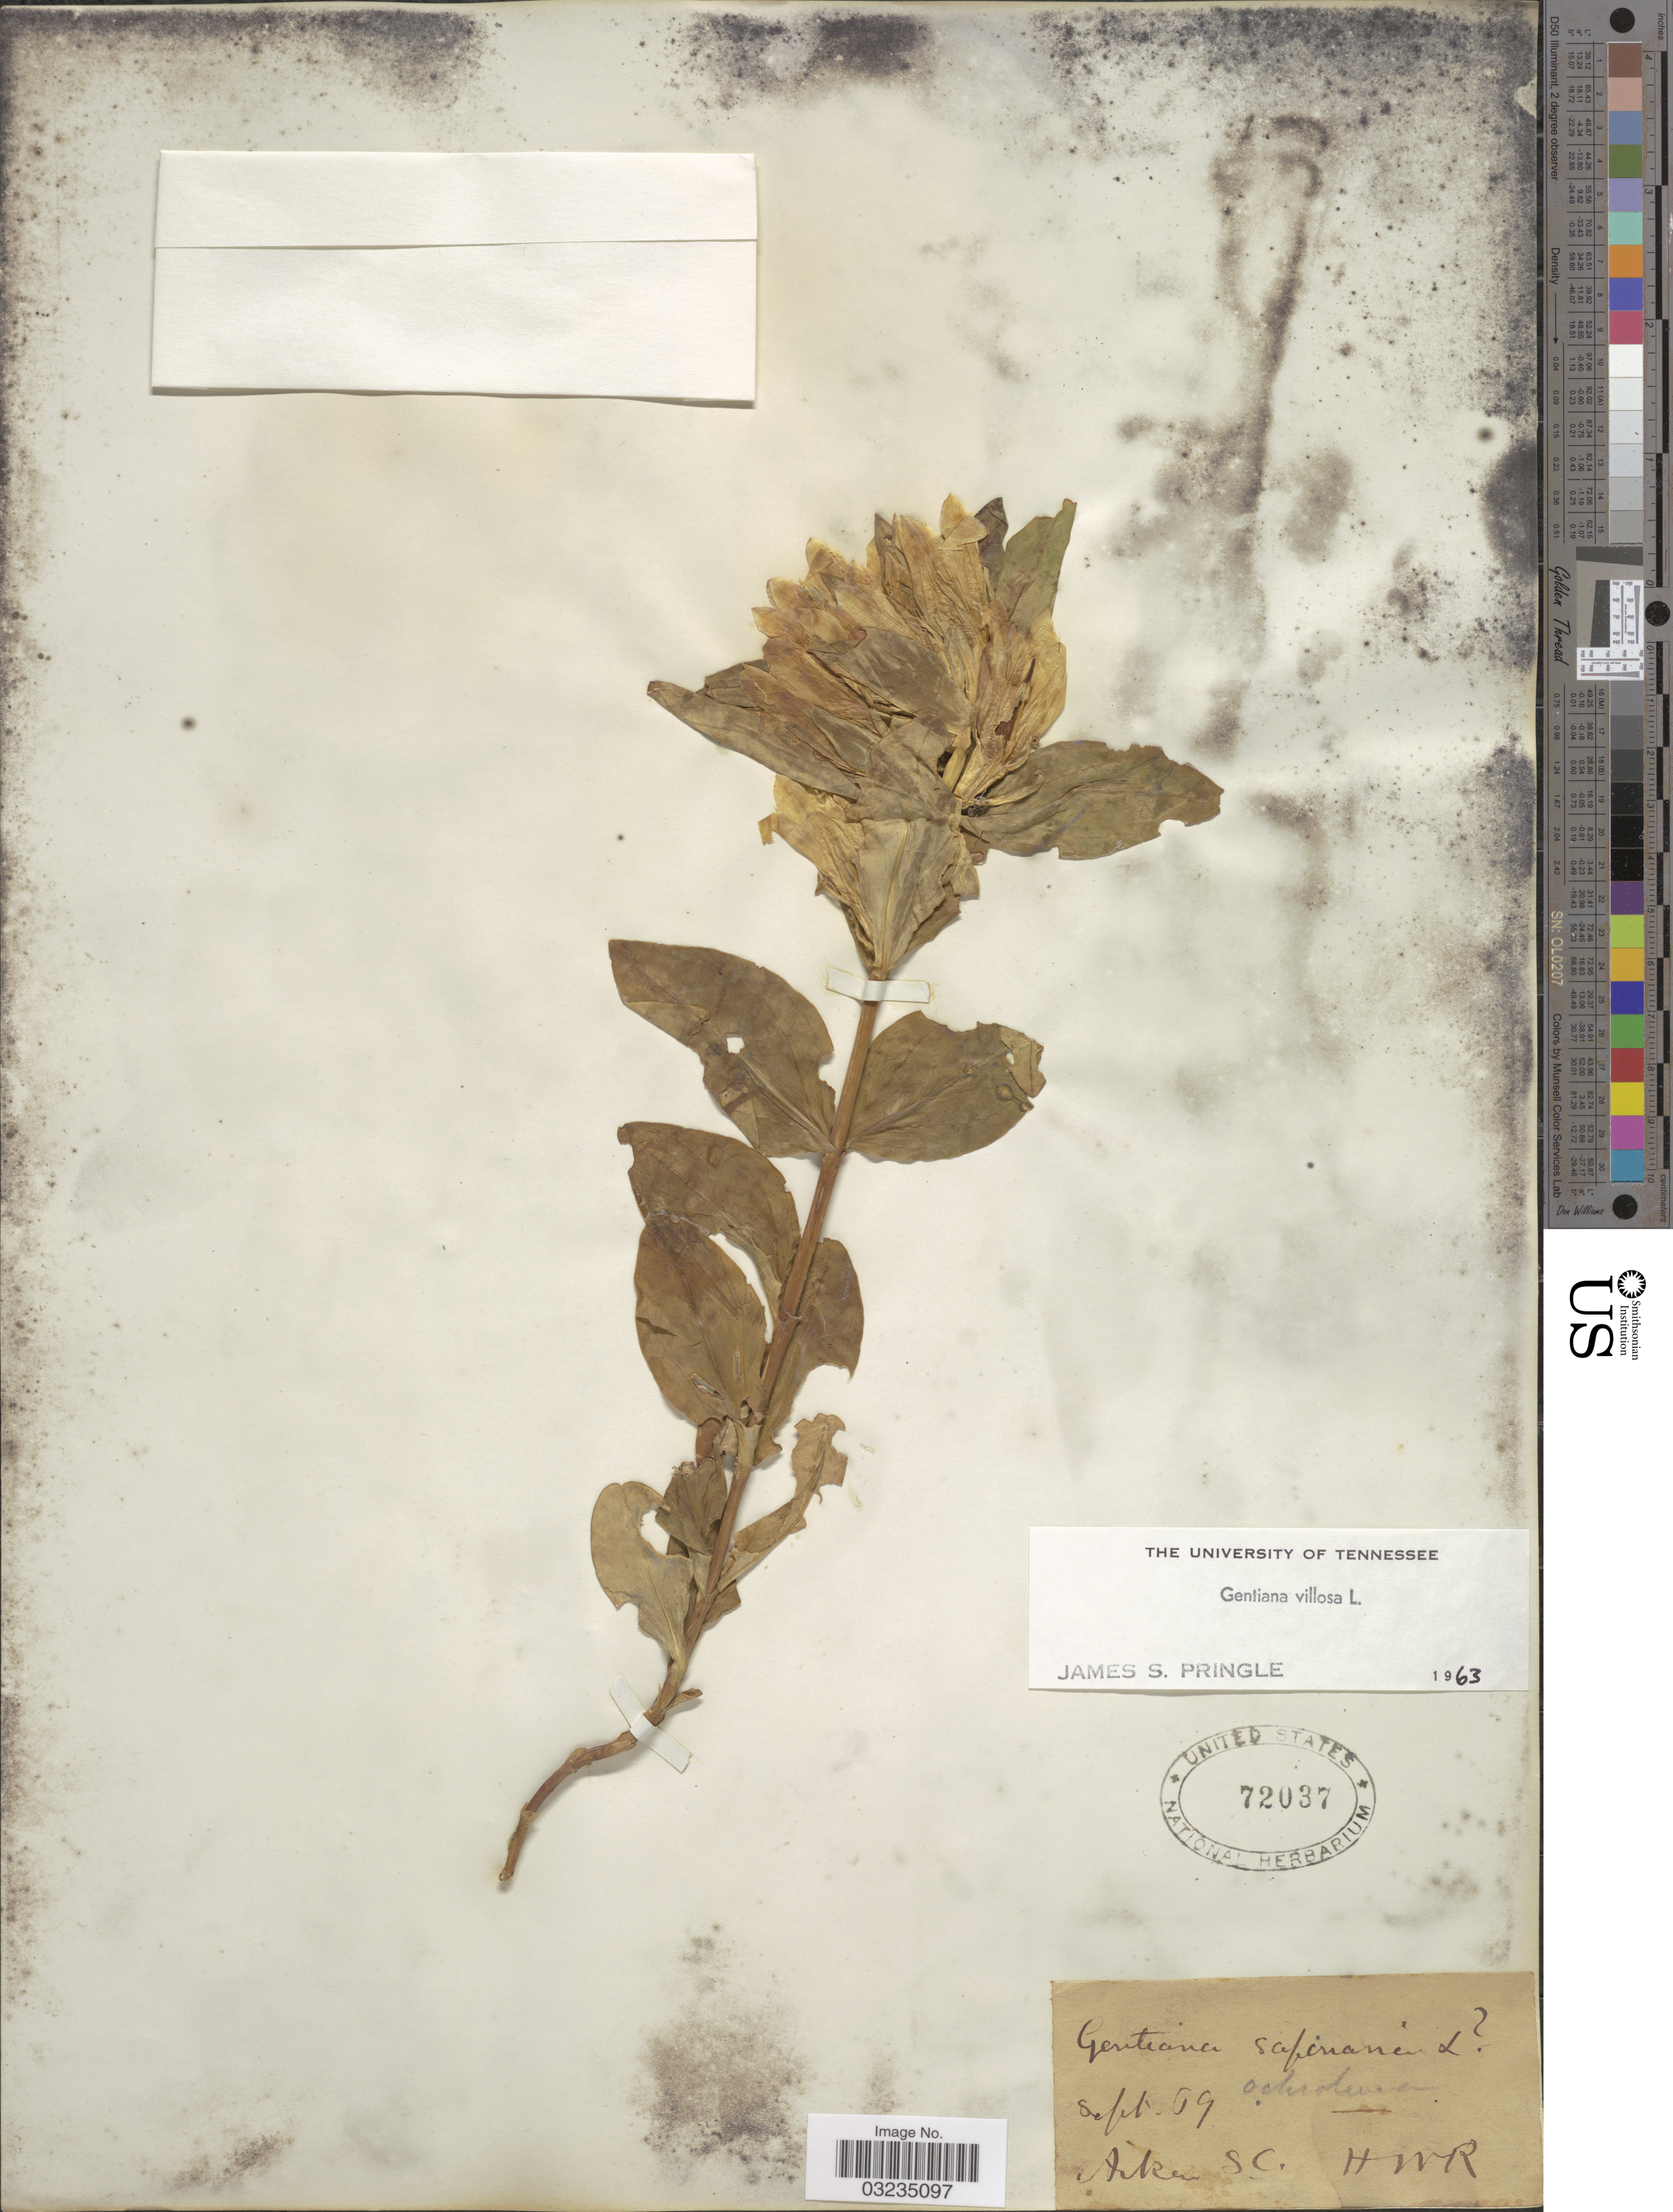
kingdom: Plantae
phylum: Tracheophyta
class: Magnoliopsida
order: Gentianales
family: Gentianaceae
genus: Gentiana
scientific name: Gentiana villosa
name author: L.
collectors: H. W. R.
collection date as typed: Transcribed d/m/y: /9/69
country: United States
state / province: South Carolina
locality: Aiken S. C.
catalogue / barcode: US 72037